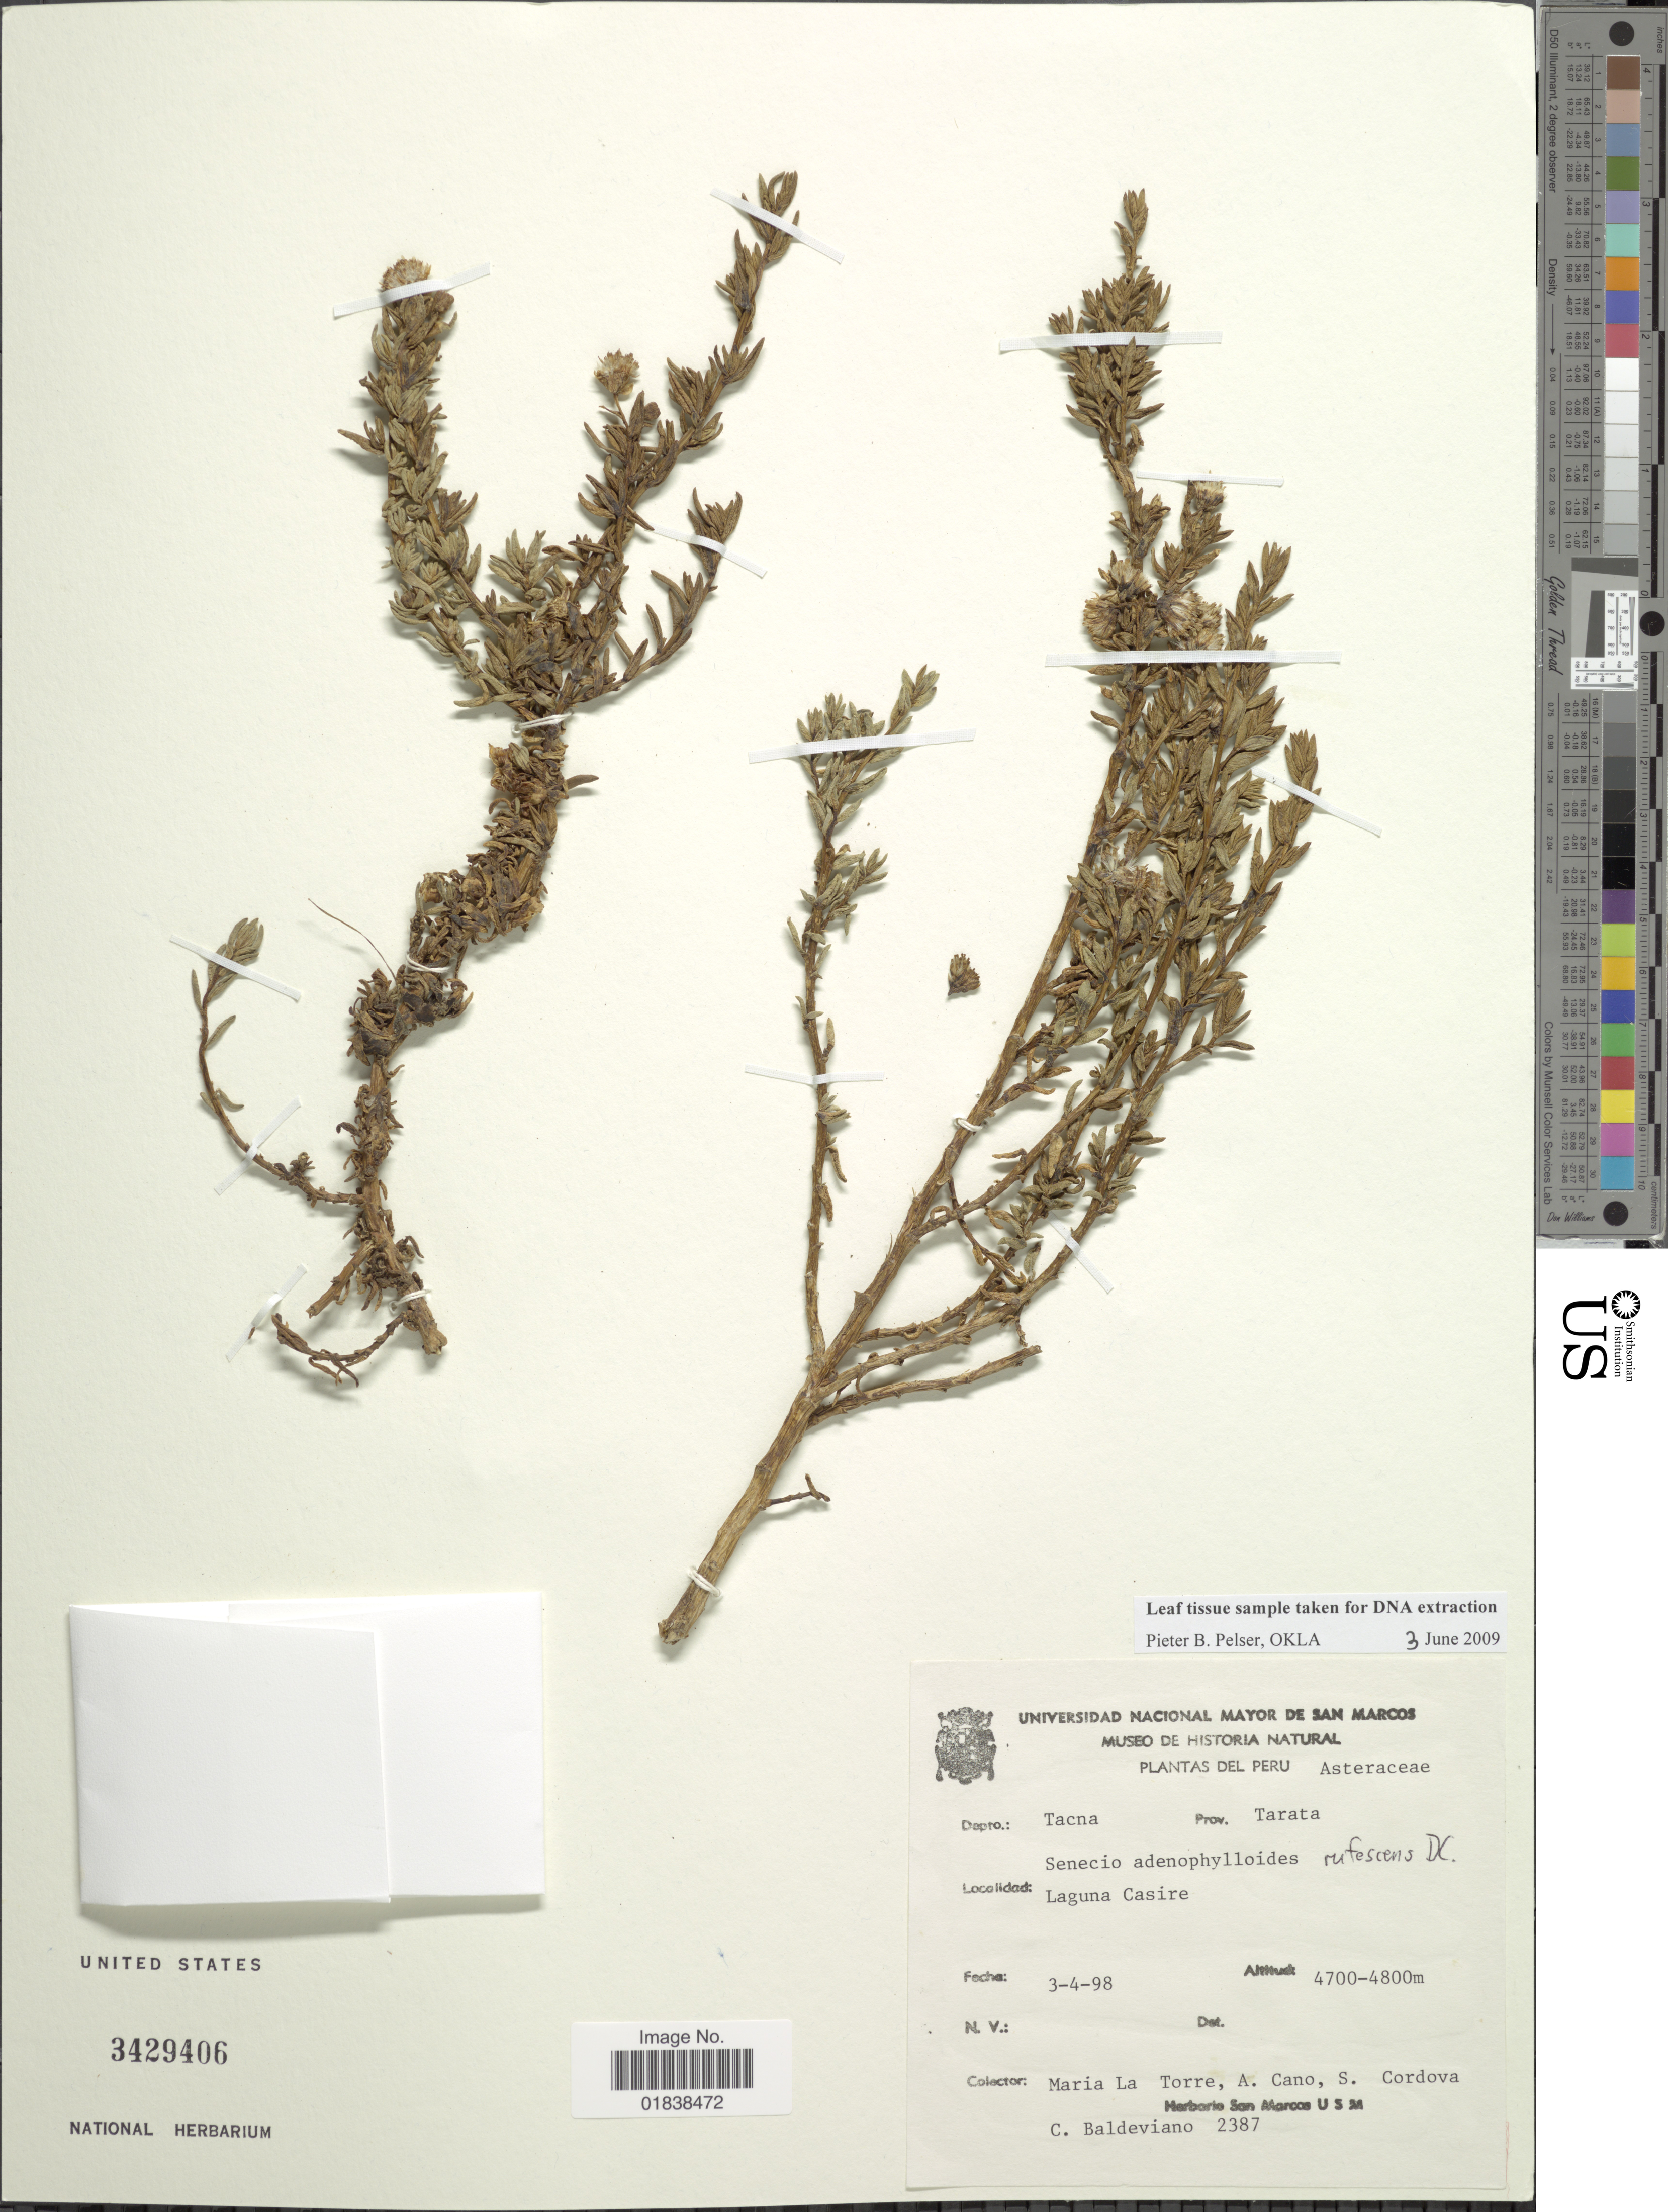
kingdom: Plantae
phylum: Tracheophyta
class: Magnoliopsida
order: Asterales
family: Asteraceae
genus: Senecio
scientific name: Senecio rufescens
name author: DC.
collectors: M. I. La Torre, A. Cano, S. Cordova & C. Baldeviano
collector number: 2387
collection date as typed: Transcribed d/m/y: 3/4/98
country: Peru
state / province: Tacna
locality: Prov. Tarata, Laguna Casire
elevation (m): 4700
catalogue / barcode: US 3429406